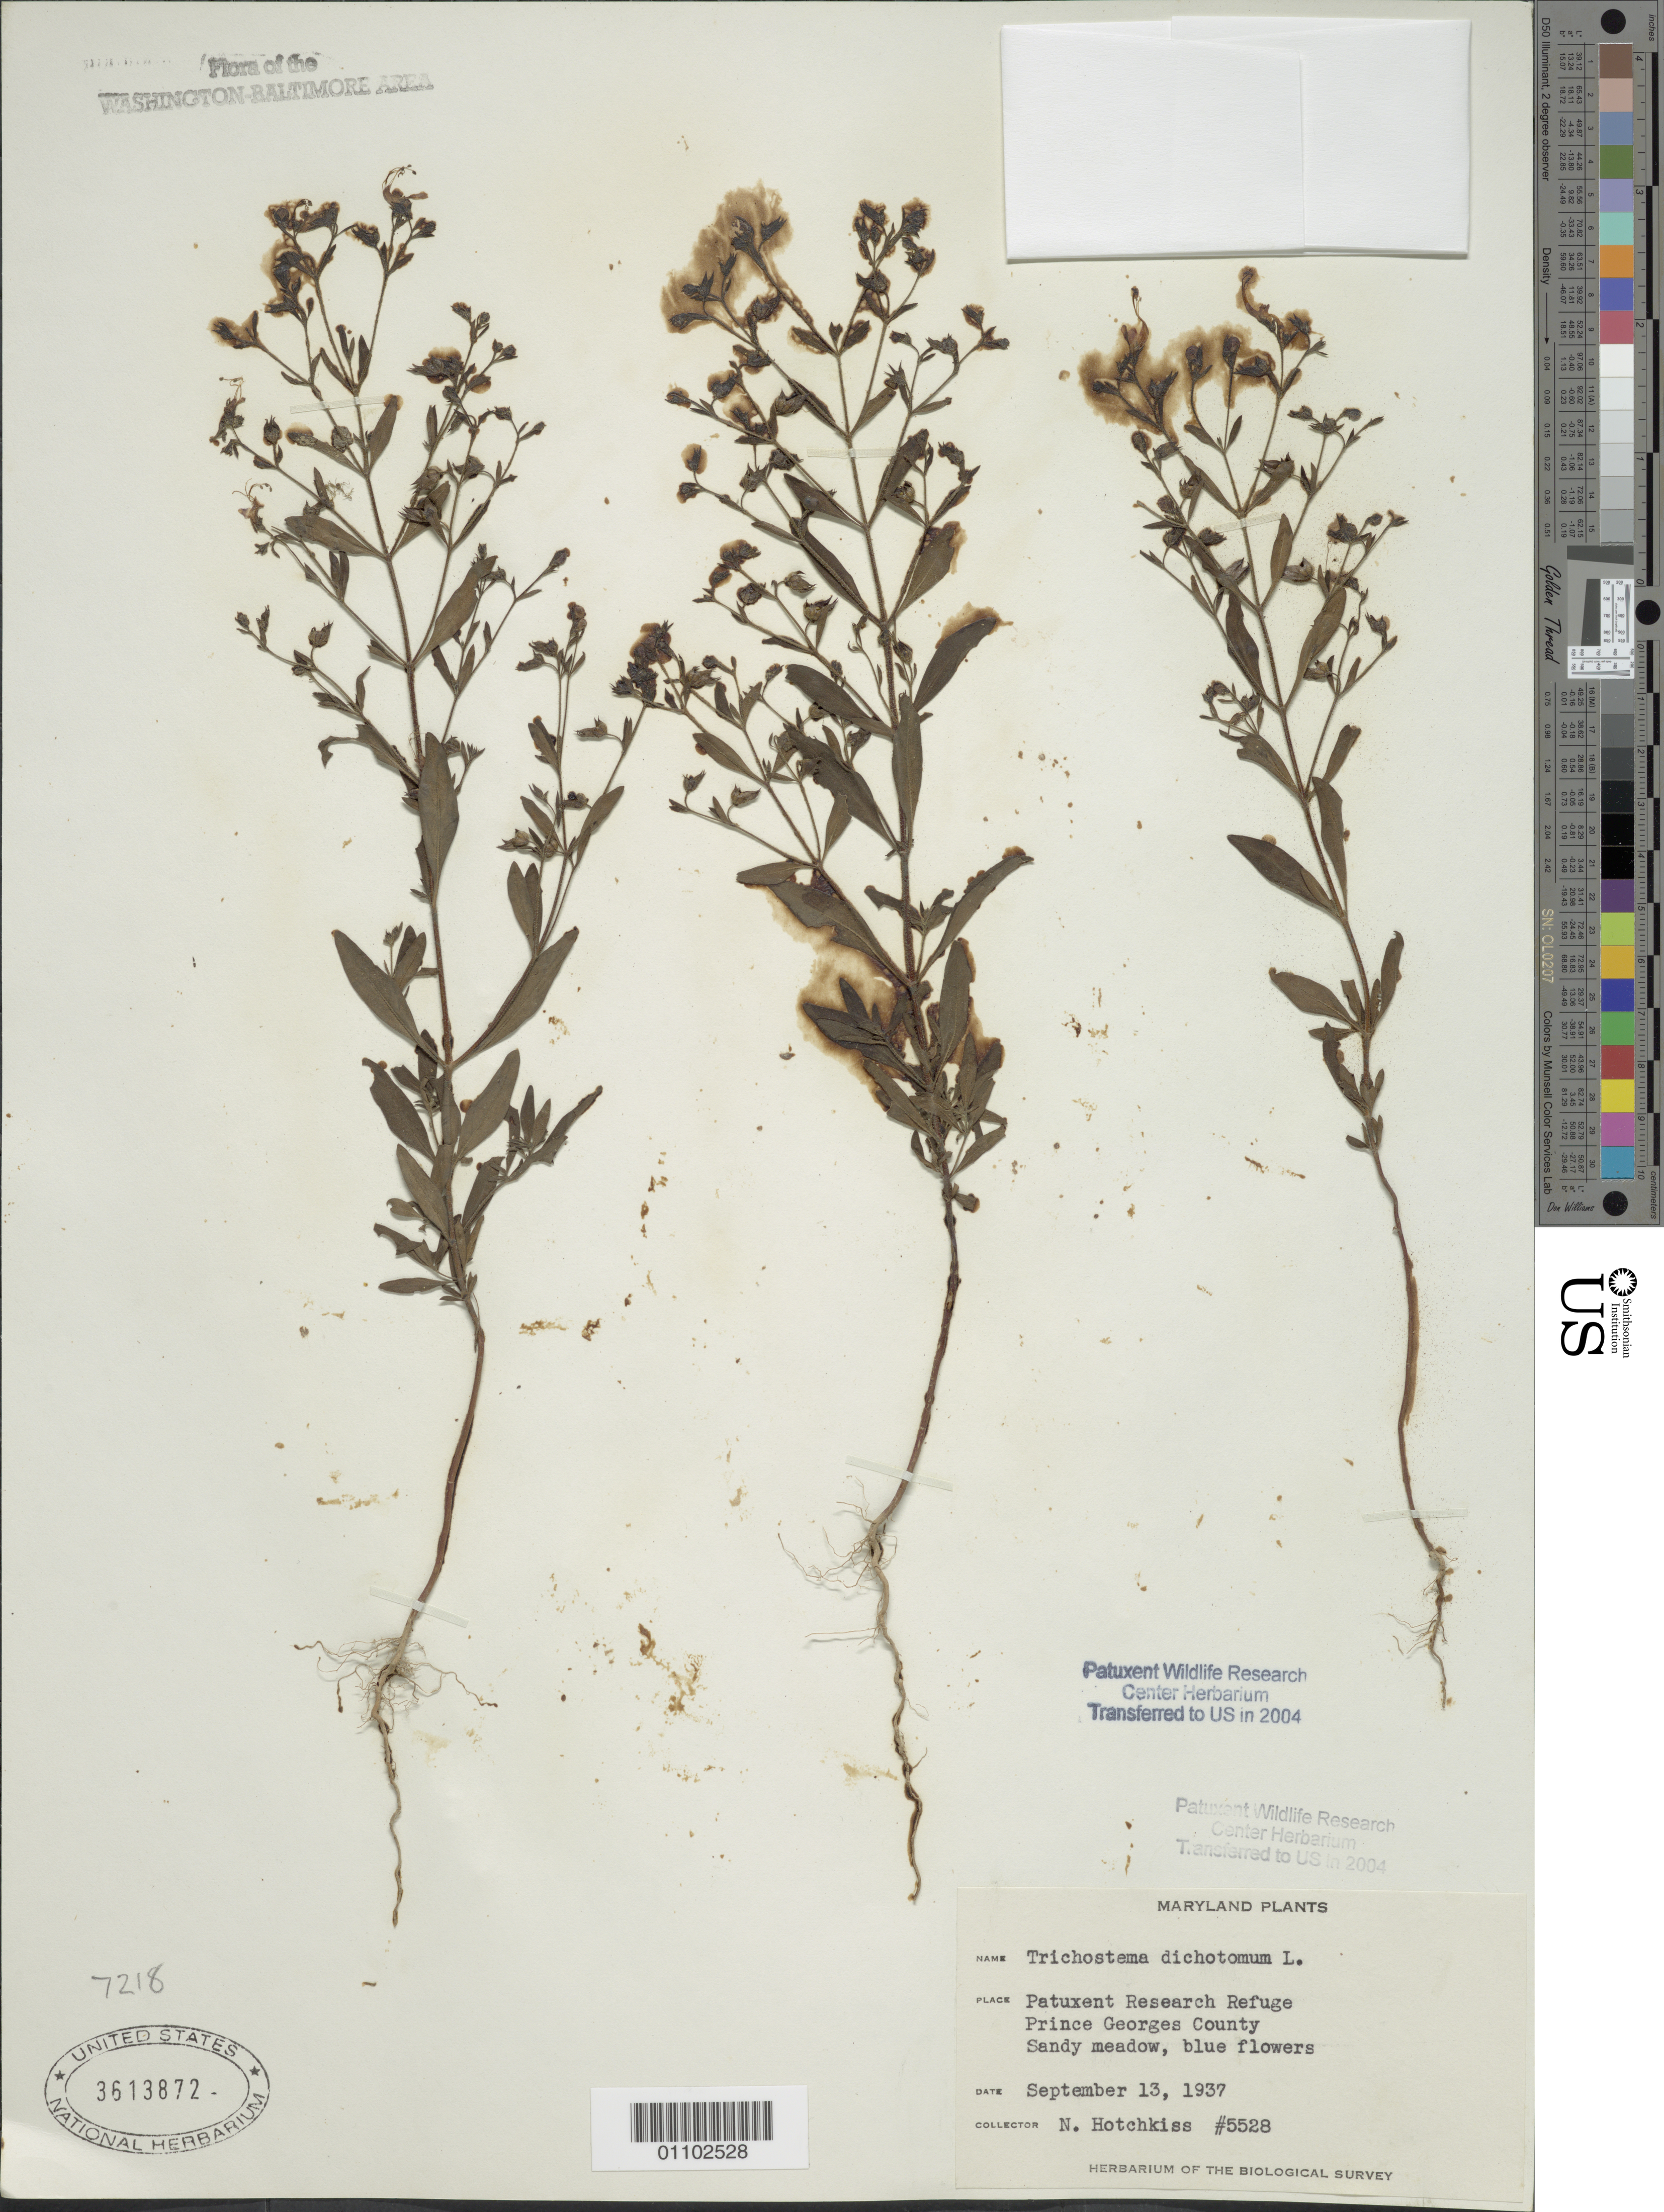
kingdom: Plantae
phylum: Tracheophyta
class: Magnoliopsida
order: Lamiales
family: Lamiaceae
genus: Trichostema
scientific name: Trichostema dichotomum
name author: L.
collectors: N. Hotchkiss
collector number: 5528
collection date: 1937-09-13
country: United States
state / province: Maryland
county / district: Prince George's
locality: Patuxent Research Refuge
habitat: Sandy meadow, blue flowers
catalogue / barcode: US 3613872